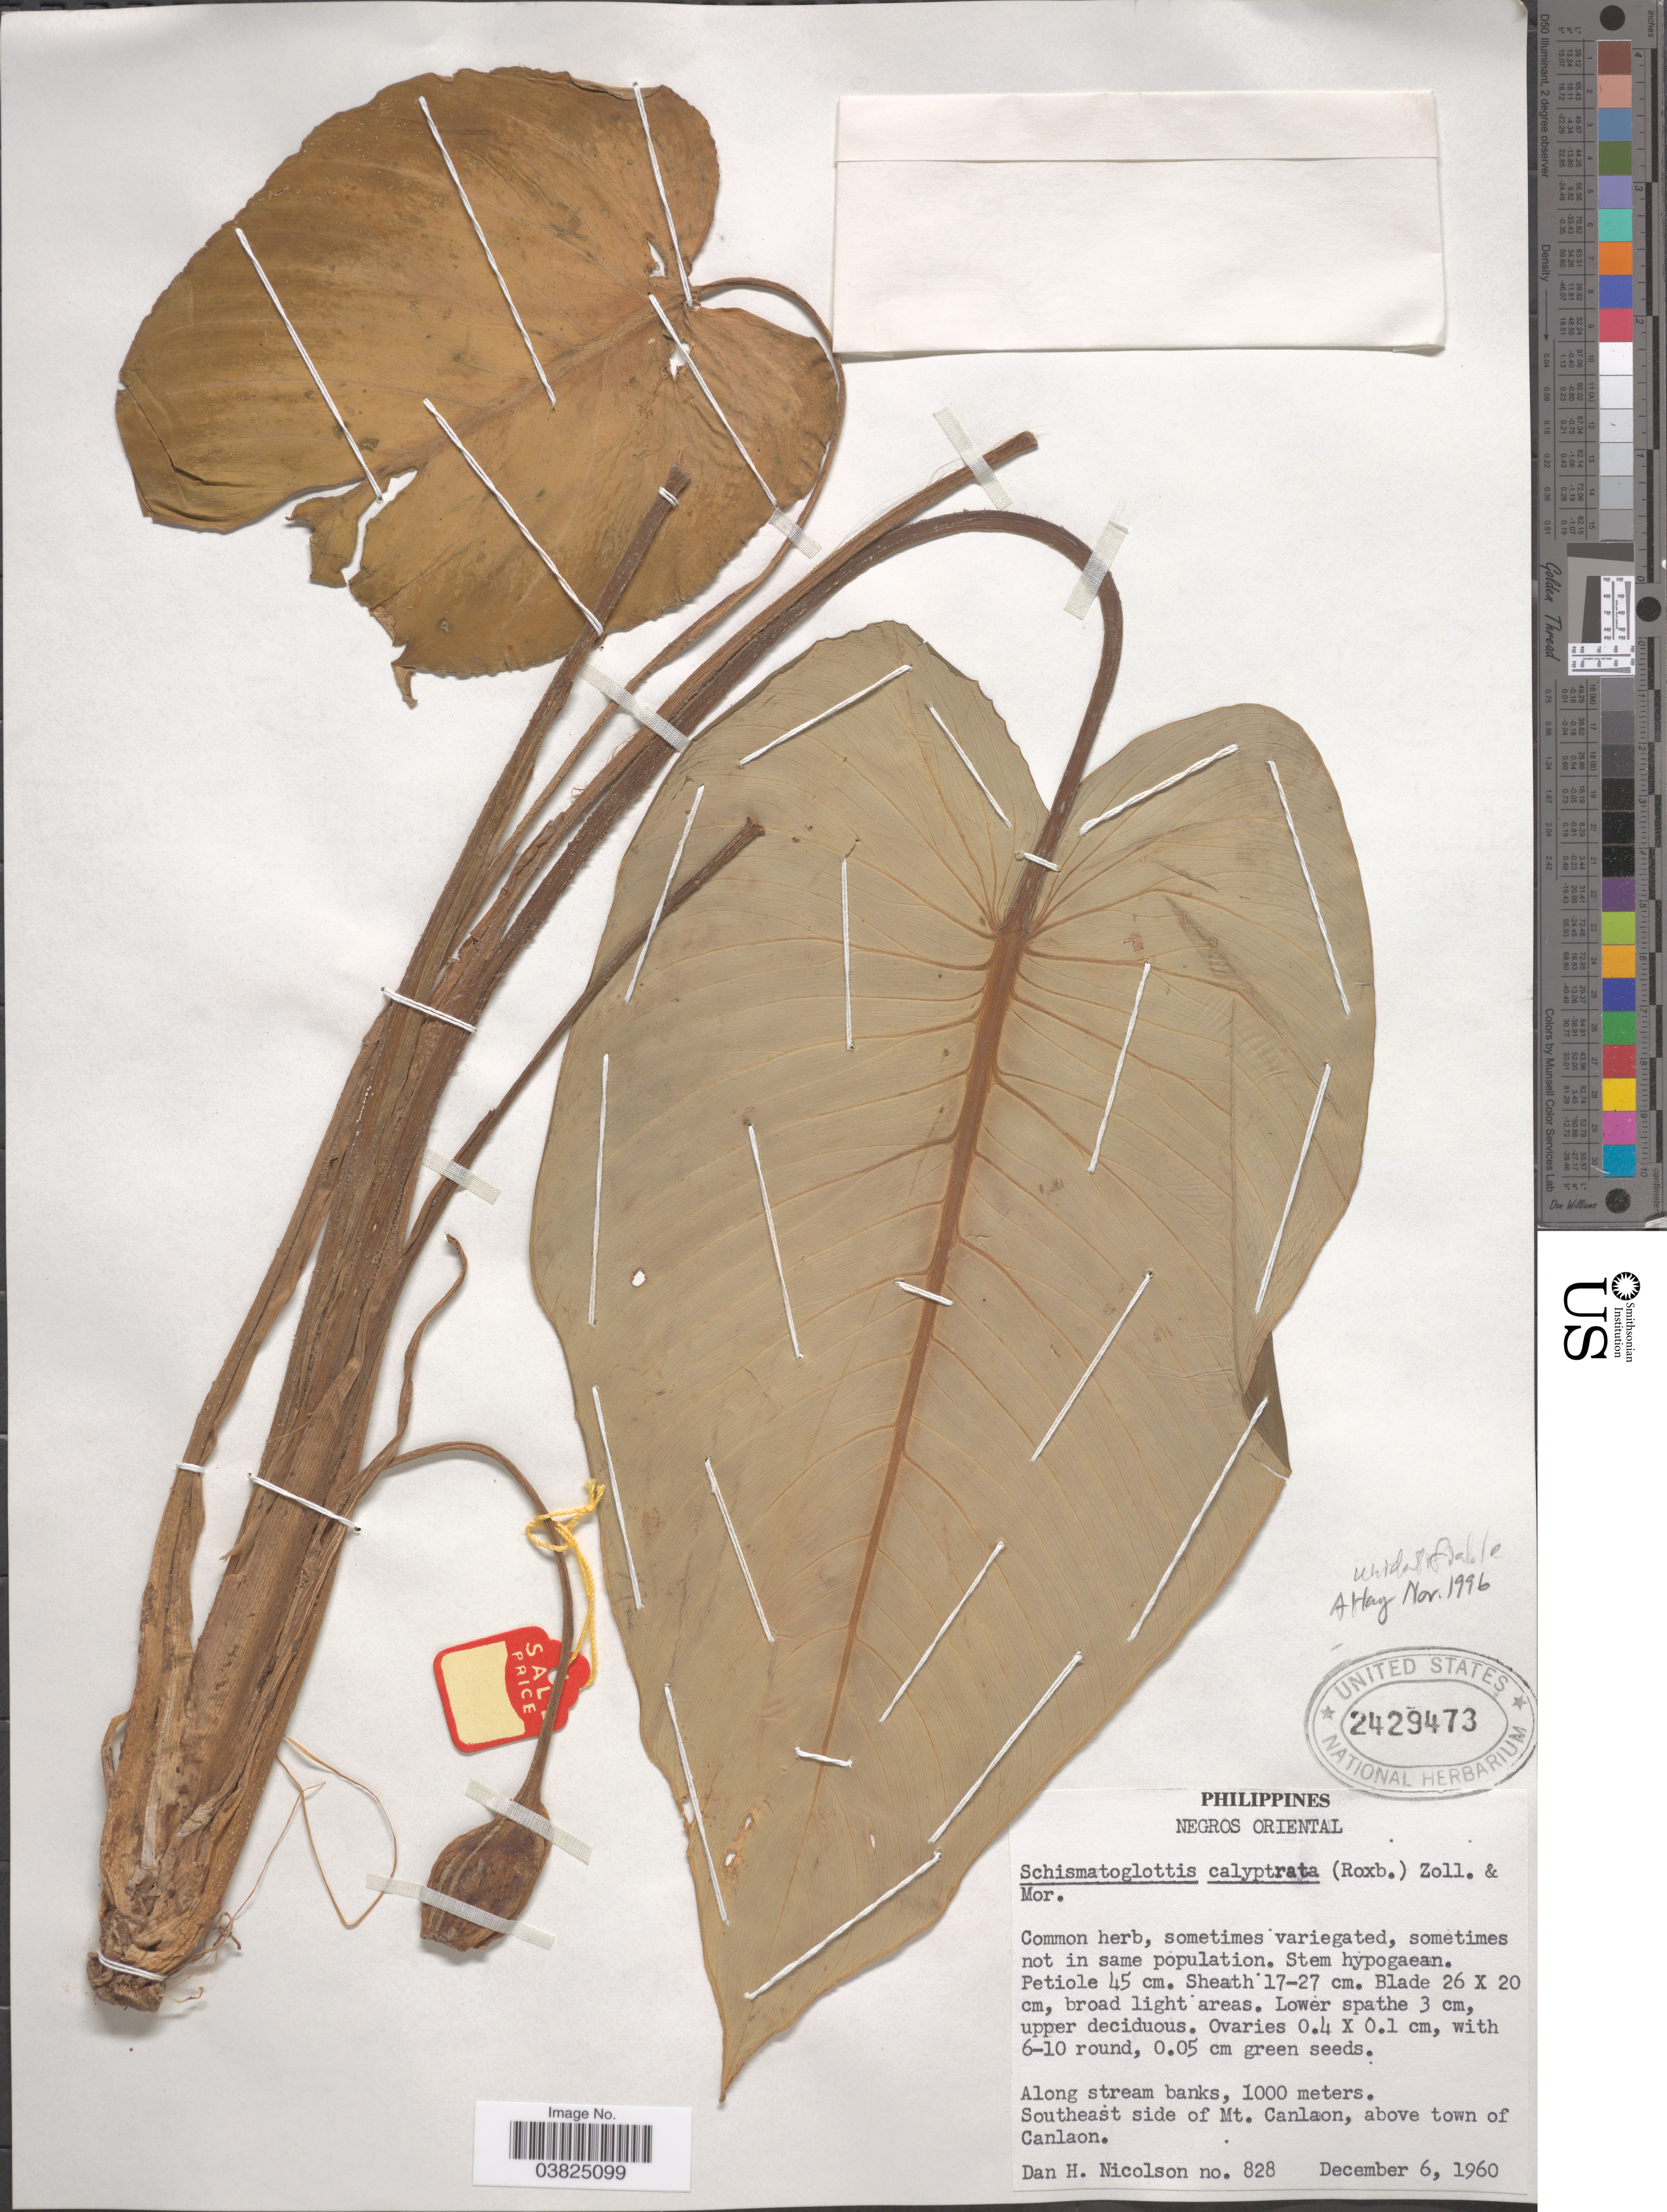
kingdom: Plantae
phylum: Tracheophyta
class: Liliopsida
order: Alismatales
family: Araceae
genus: Schismatoglottis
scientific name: Schismatoglottis sp.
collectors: D. H. Nicolson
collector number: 828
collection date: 1960-12-06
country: Philippines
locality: Negros Oriental. Southeast side of Mt. Canlaon, above town of Canlaon.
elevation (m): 1000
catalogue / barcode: US 2429473